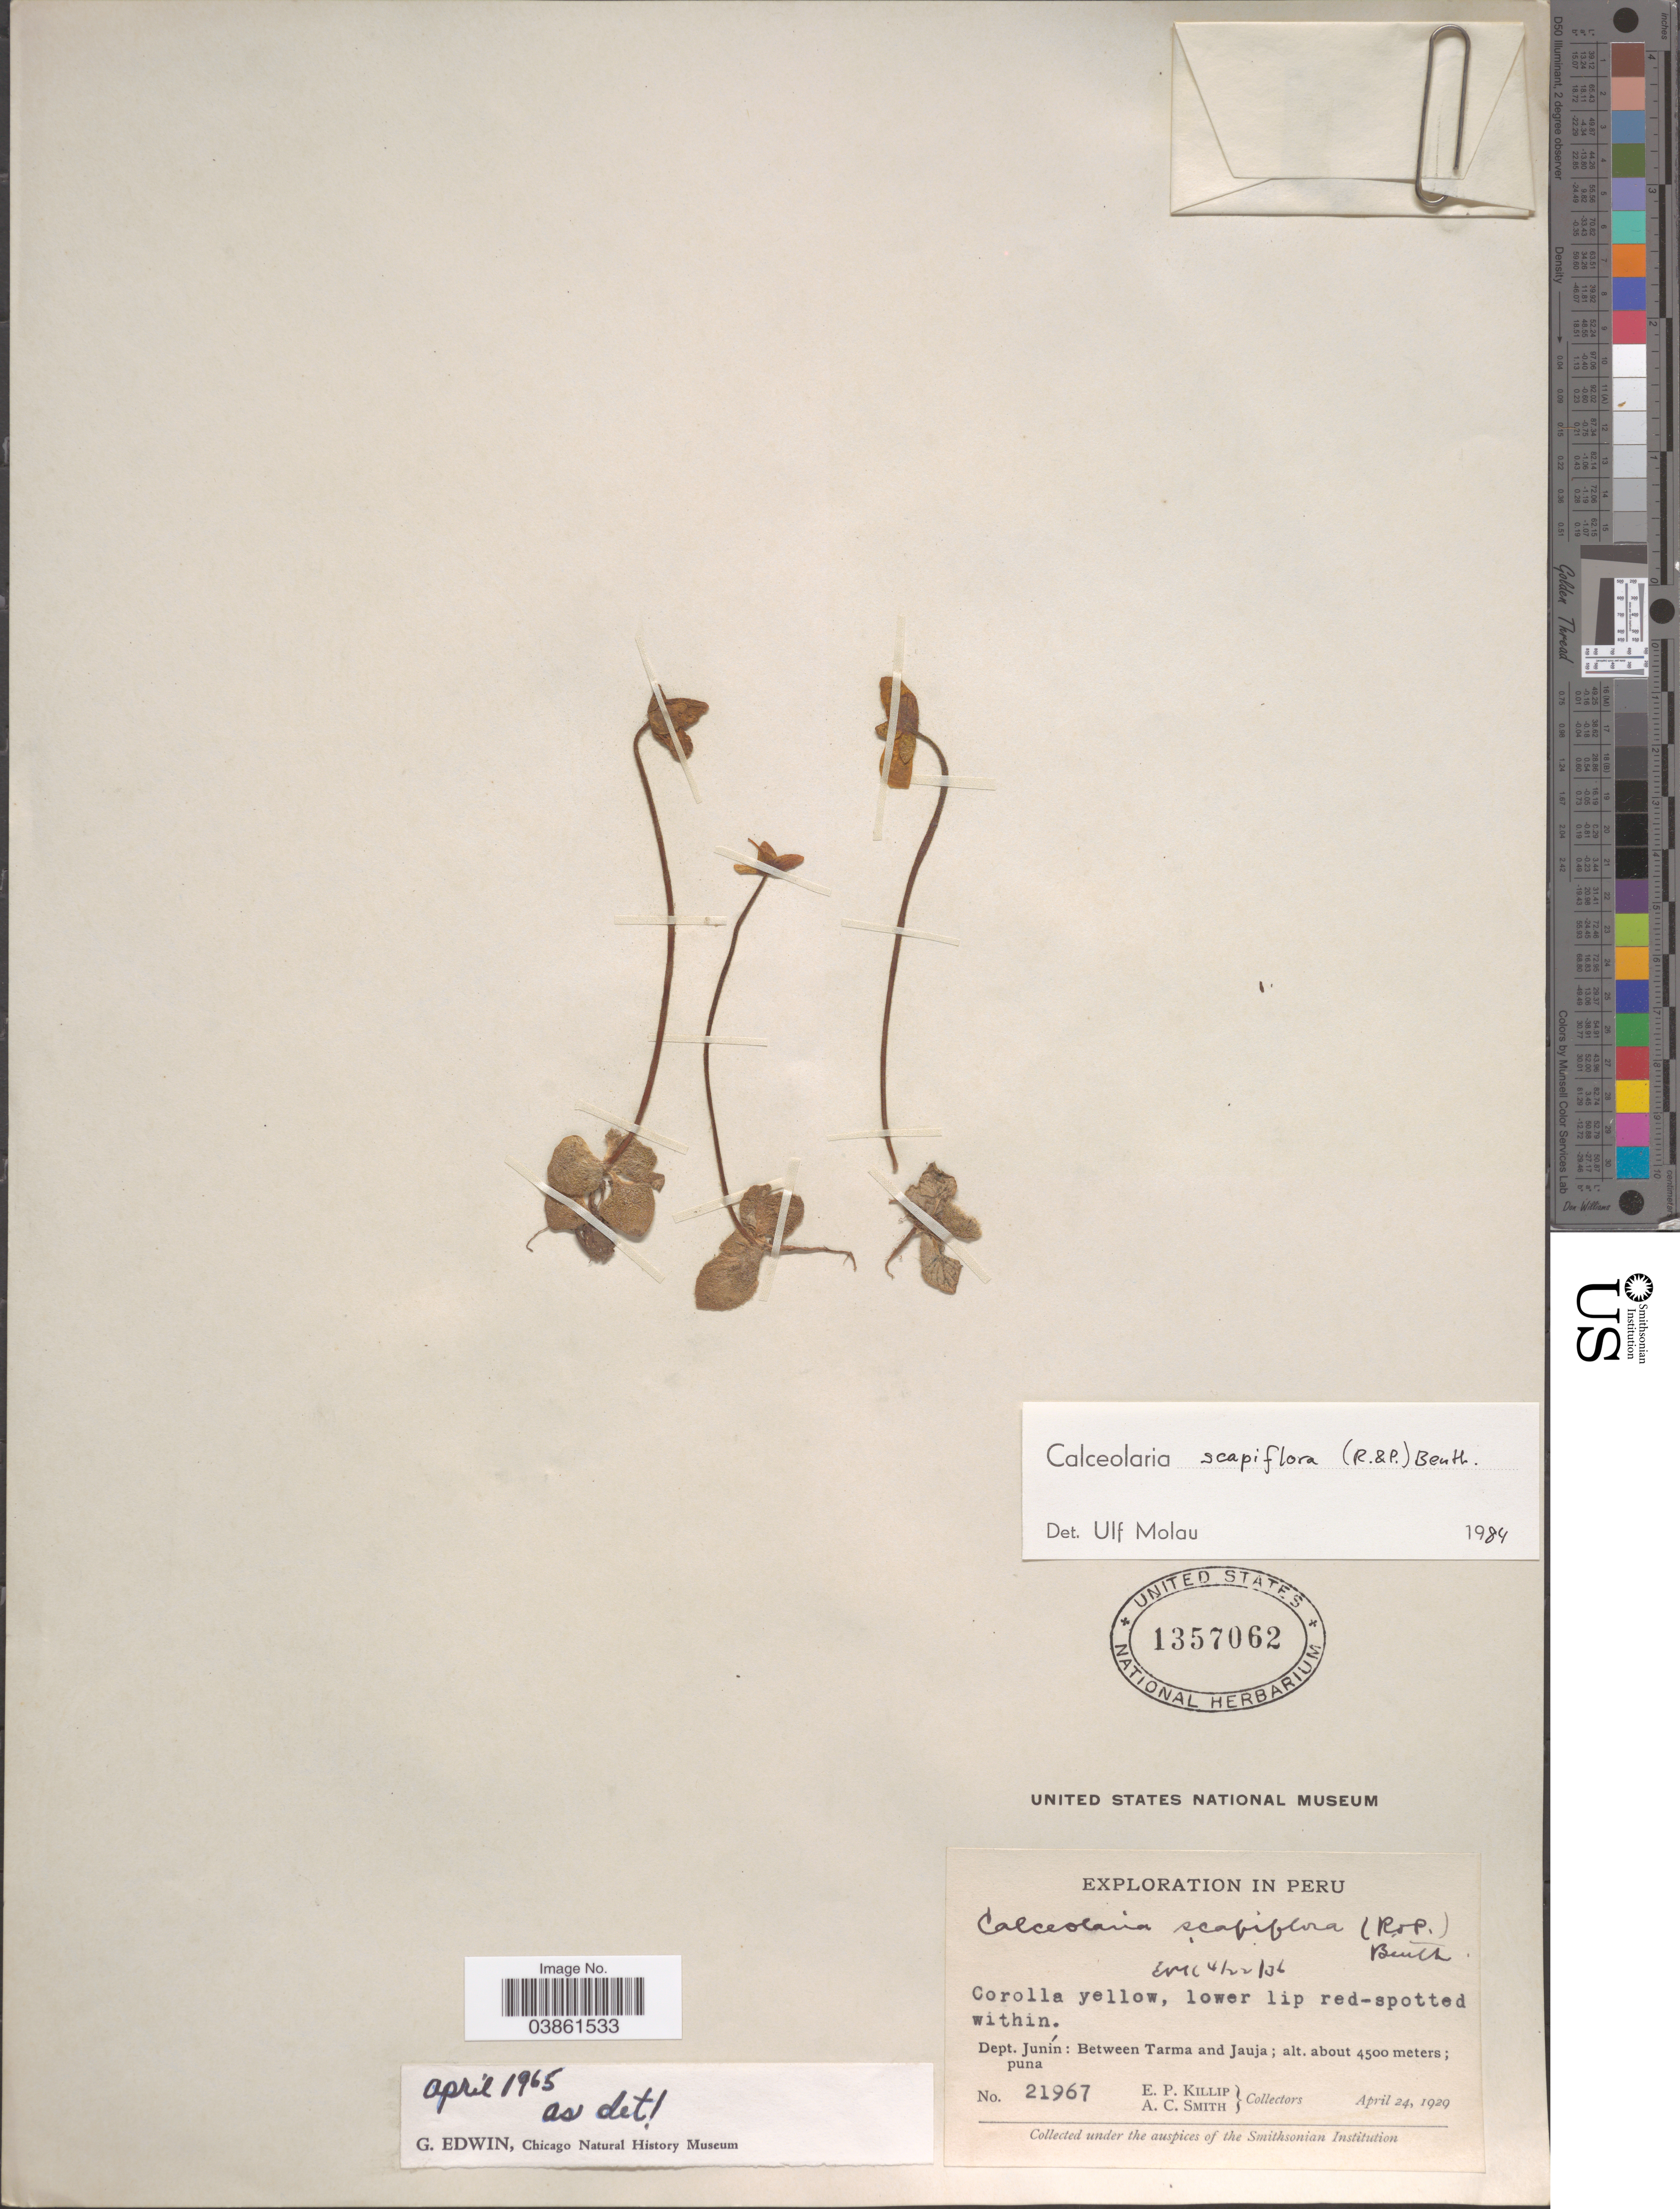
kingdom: Plantae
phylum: Tracheophyta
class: Magnoliopsida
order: Lamiales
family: Calceolariaceae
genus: Calceolaria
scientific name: Calceolaria scapiflora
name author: (Ruiz & Pav.) Benth.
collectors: E. P. Killip & A. C. Smith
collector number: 21967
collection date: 1929-04-24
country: Peru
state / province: Junín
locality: Dept. Junín: Between Tarma and Jauja.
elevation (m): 4500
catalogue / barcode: US 1357062